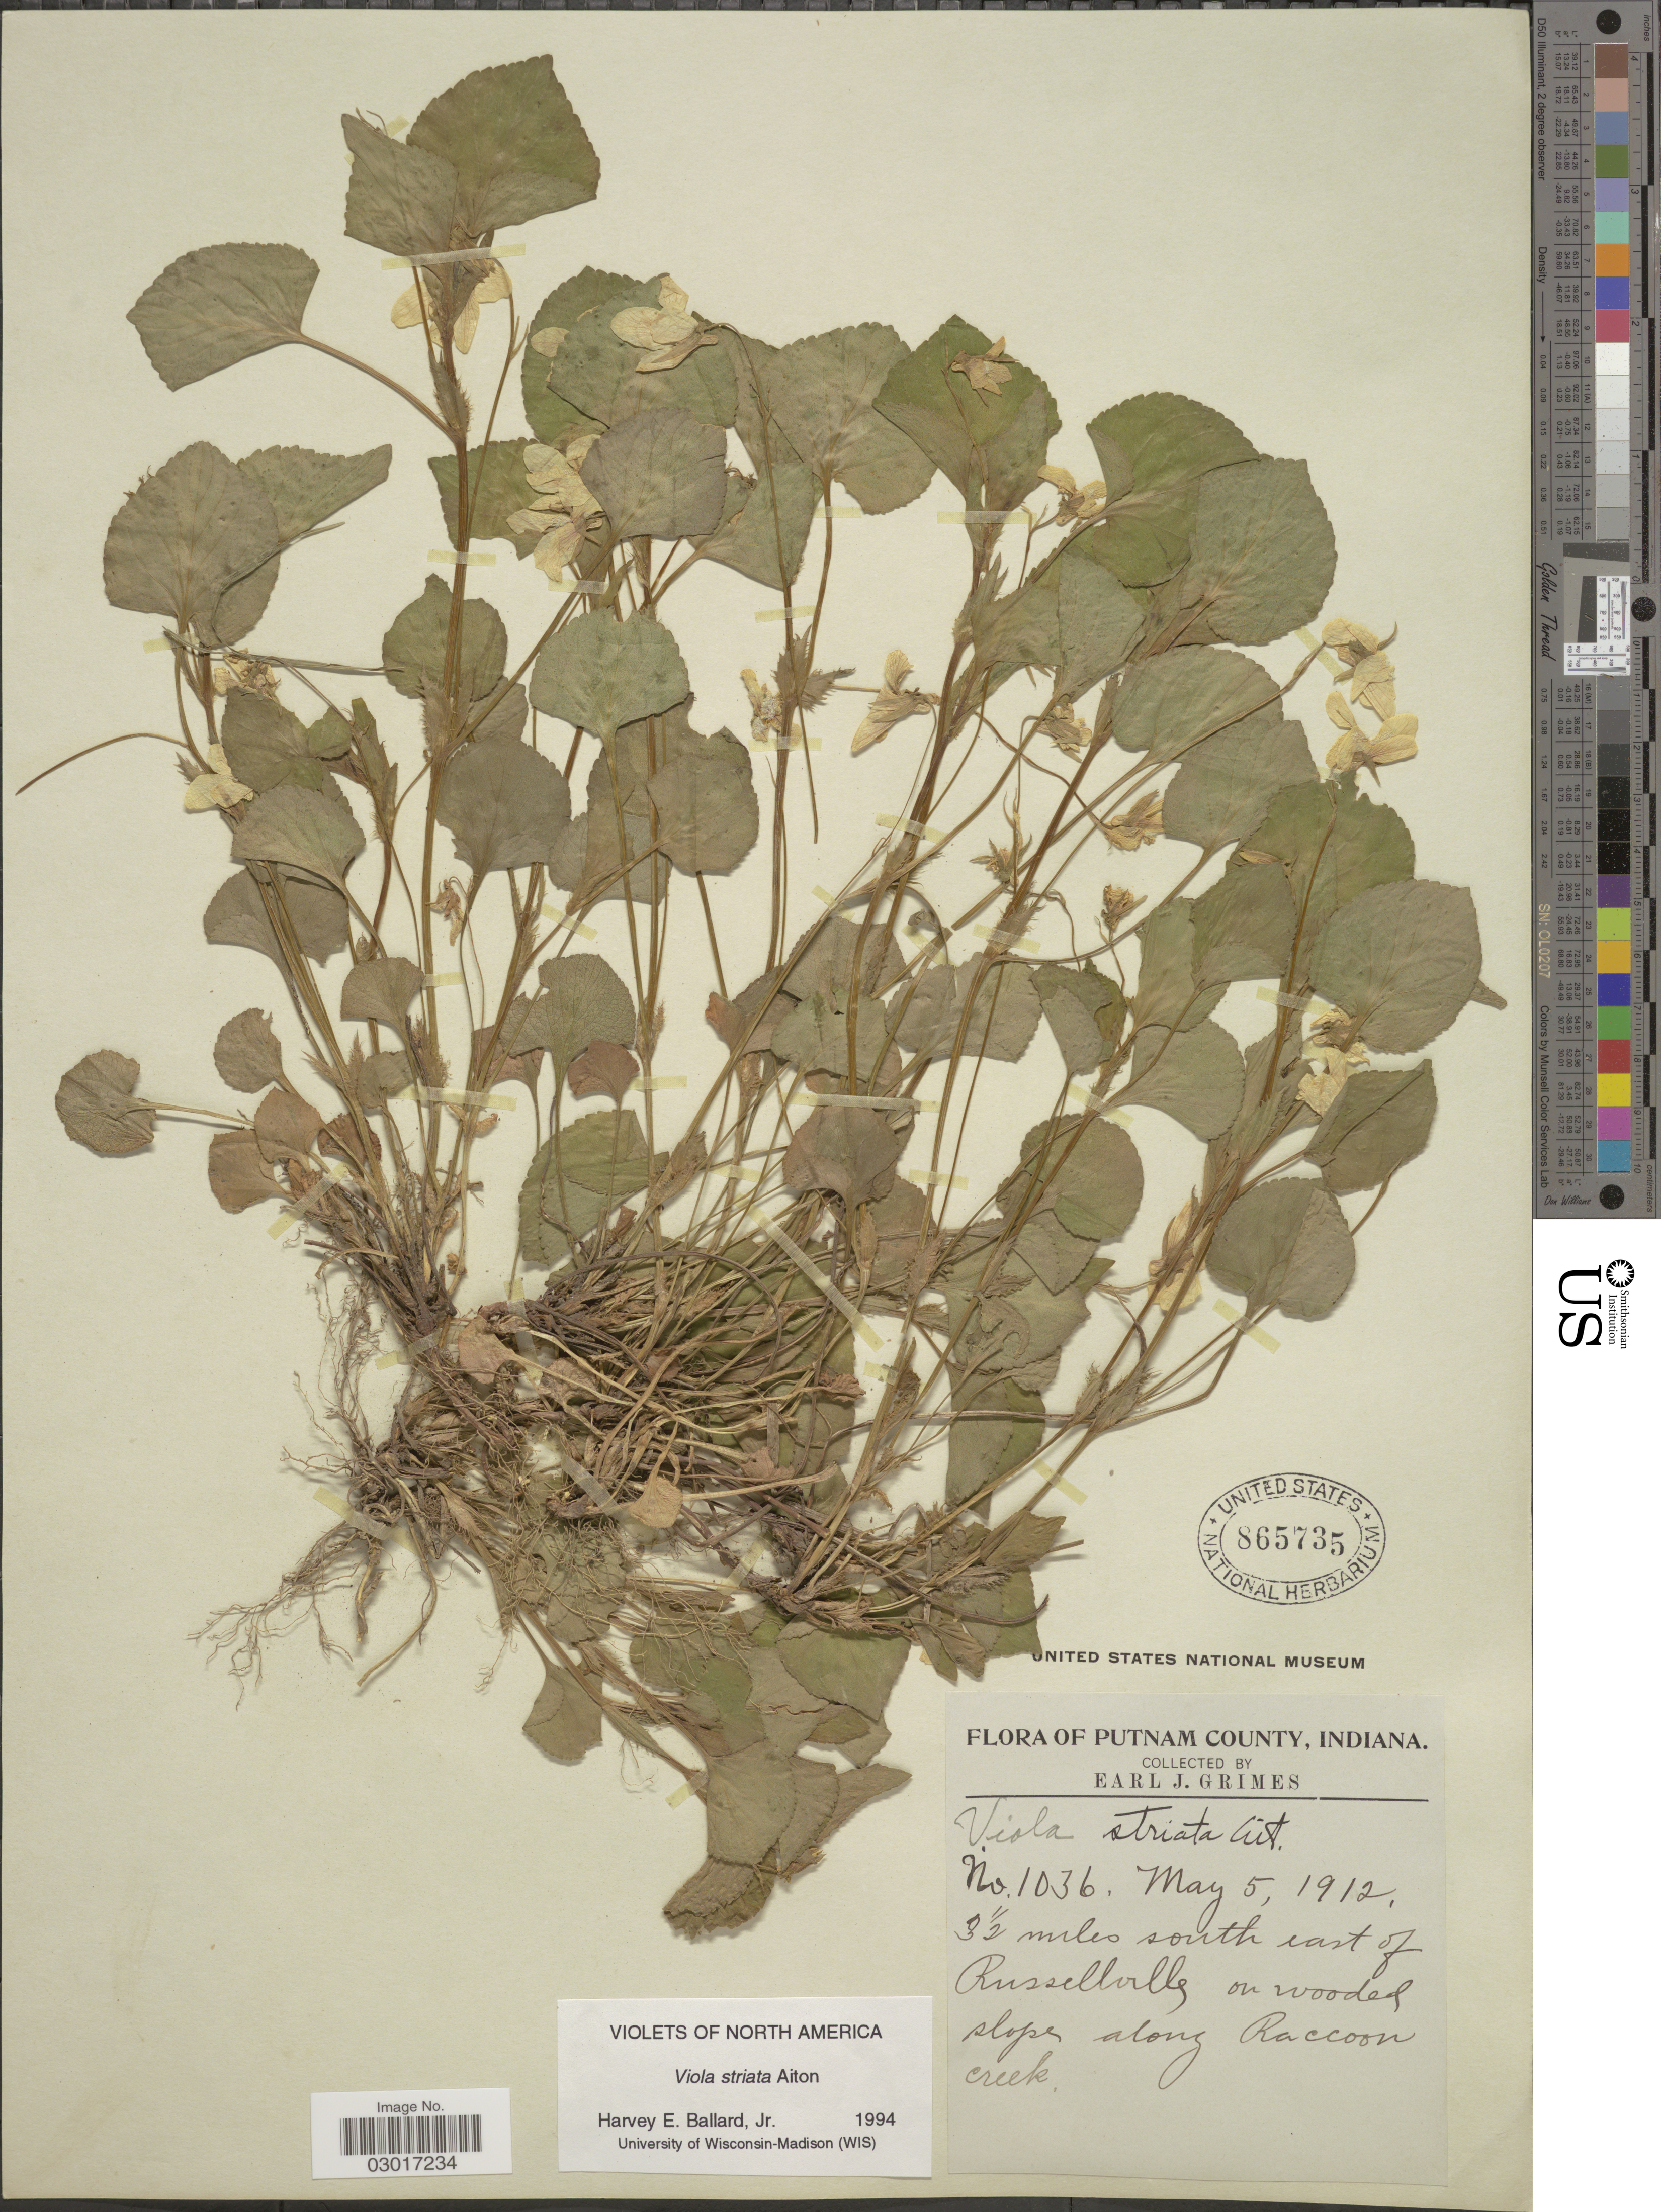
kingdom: Plantae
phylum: Tracheophyta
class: Magnoliopsida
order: Malpighiales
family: Violaceae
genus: Viola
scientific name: Viola striata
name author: Aiton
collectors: E. J. Grimes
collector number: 1036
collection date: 1912-05-05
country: United States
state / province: Indiana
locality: Putnam County. 3½ miles south east of Russellville on wooded slopes along Raccoon creek.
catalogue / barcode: US 865735